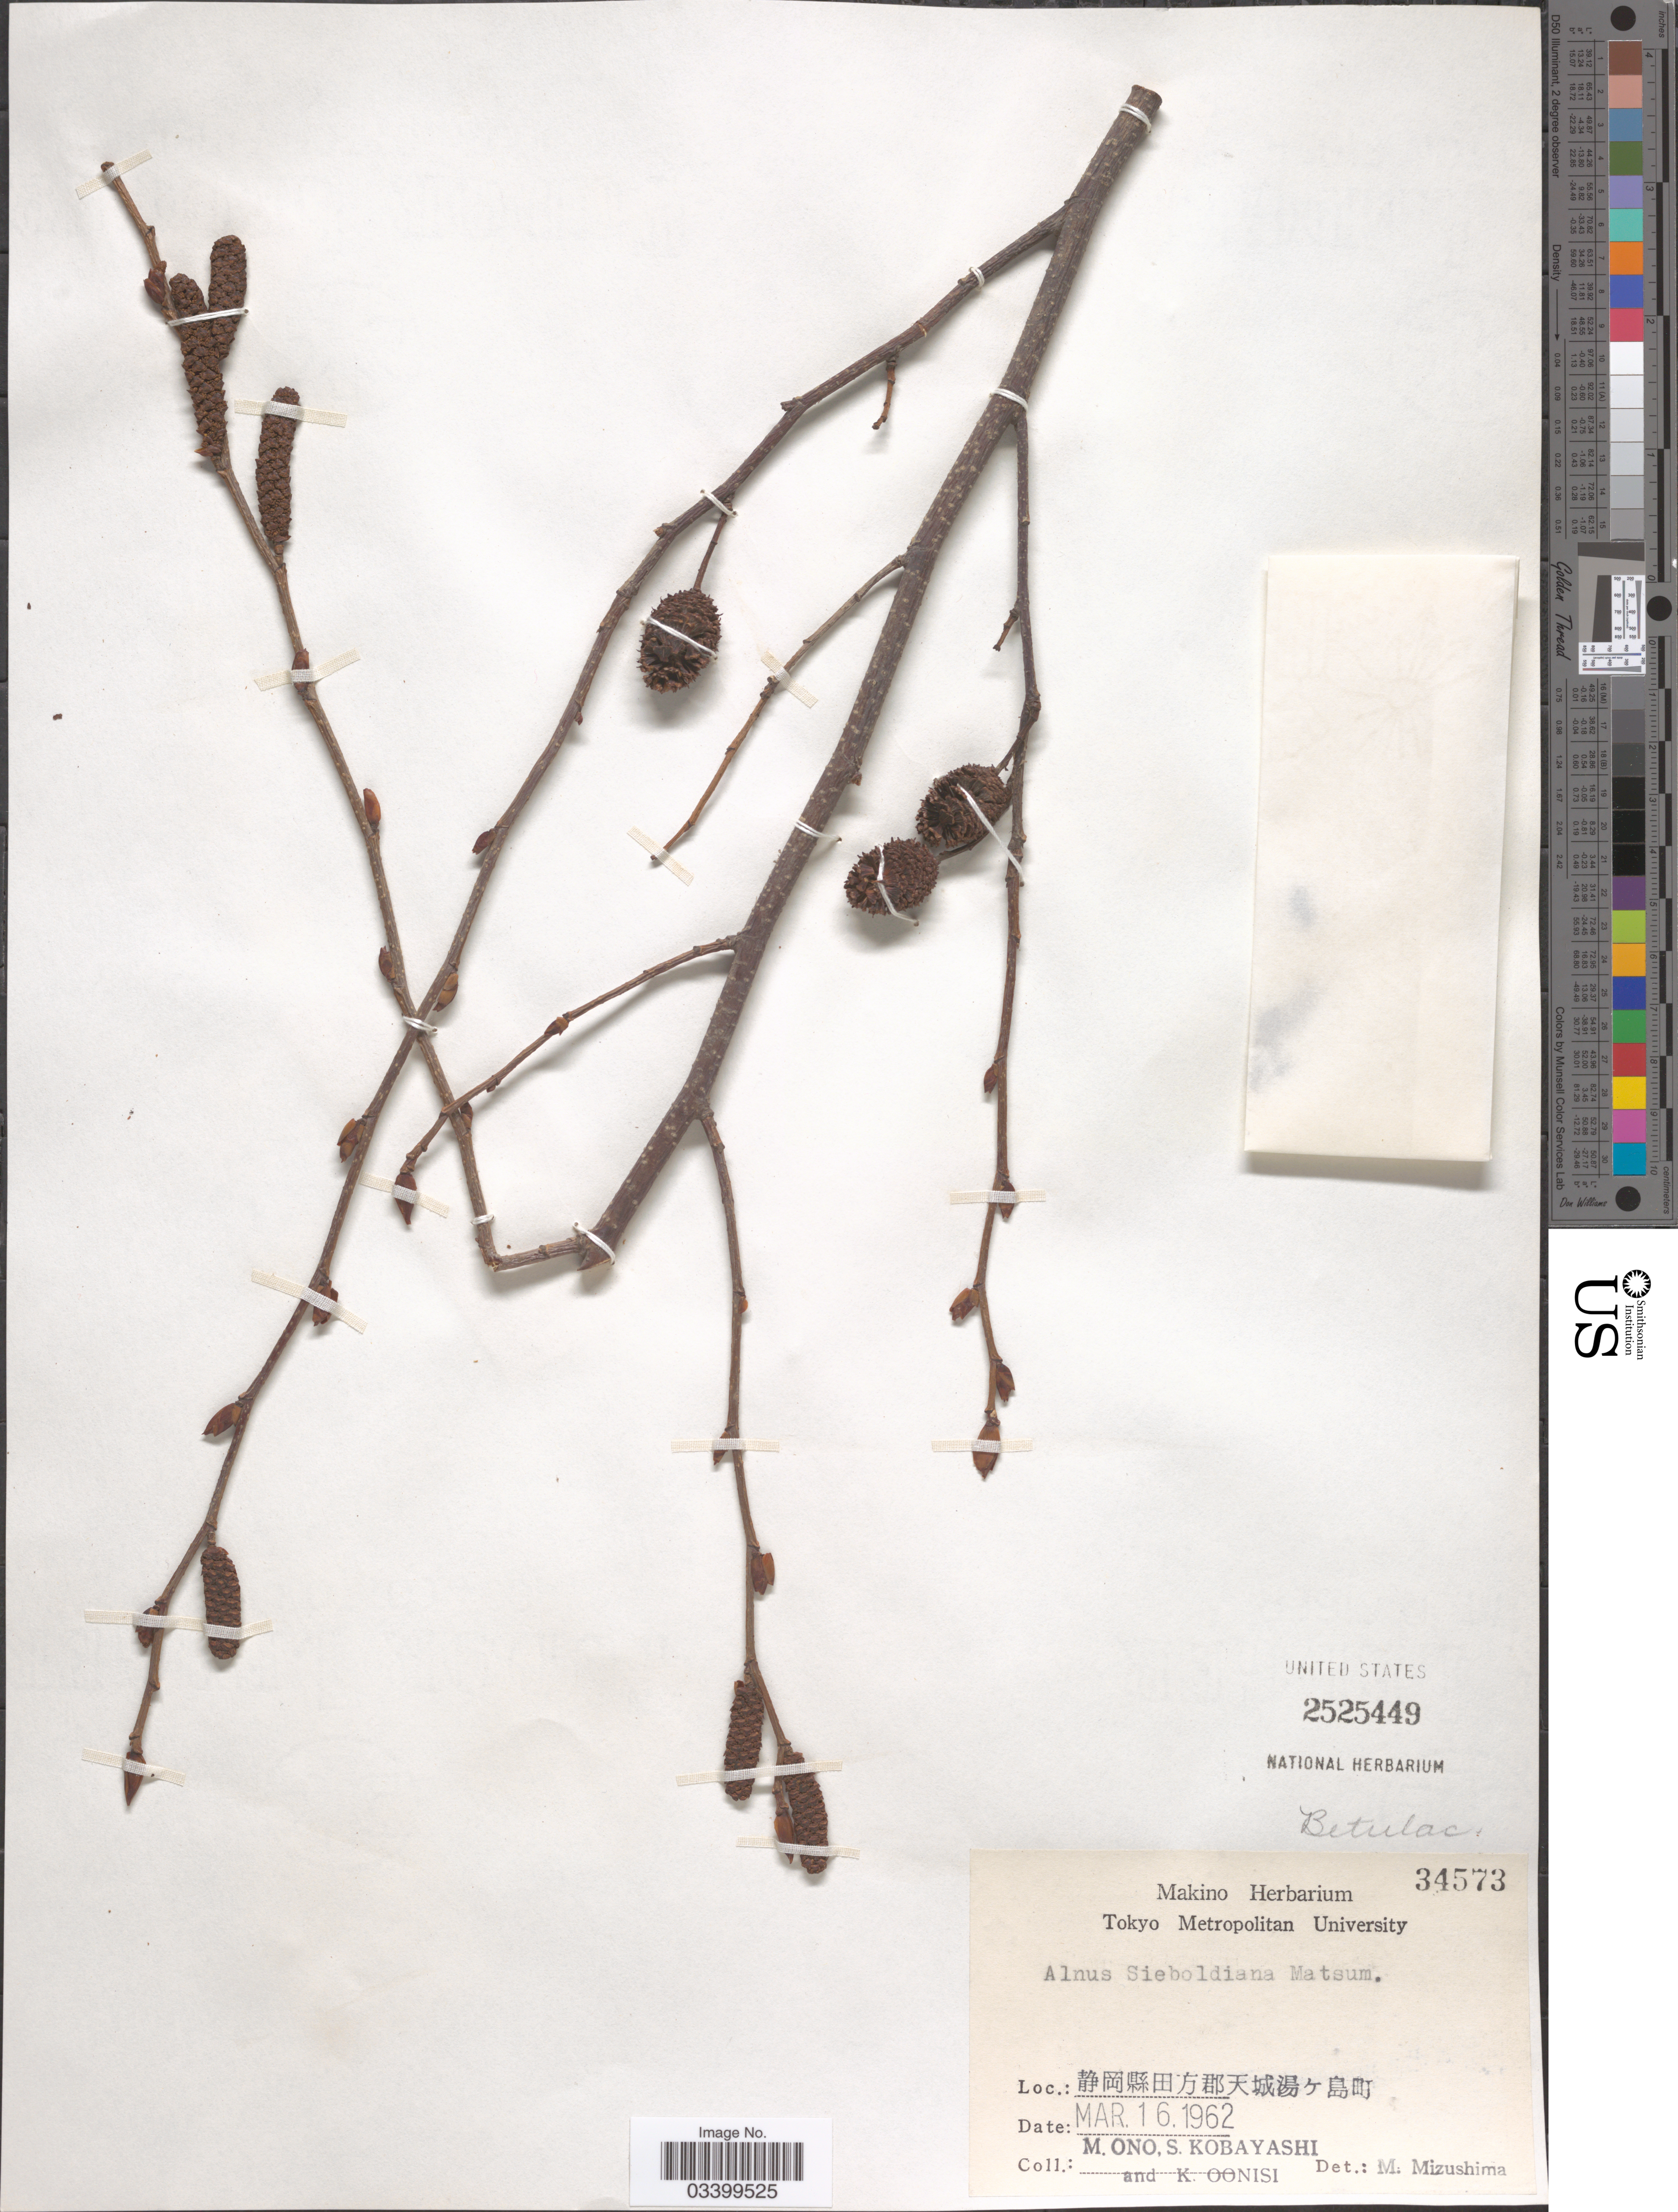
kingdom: Plantae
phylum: Tracheophyta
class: Magnoliopsida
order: Fagales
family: Betulaceae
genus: Alnus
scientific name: Alnus sieboldiana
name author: Matsum.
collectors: M. Ono, S. Kobayashi & K. Oonisi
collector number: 34573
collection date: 1962-03-16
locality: X.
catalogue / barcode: US 2525449